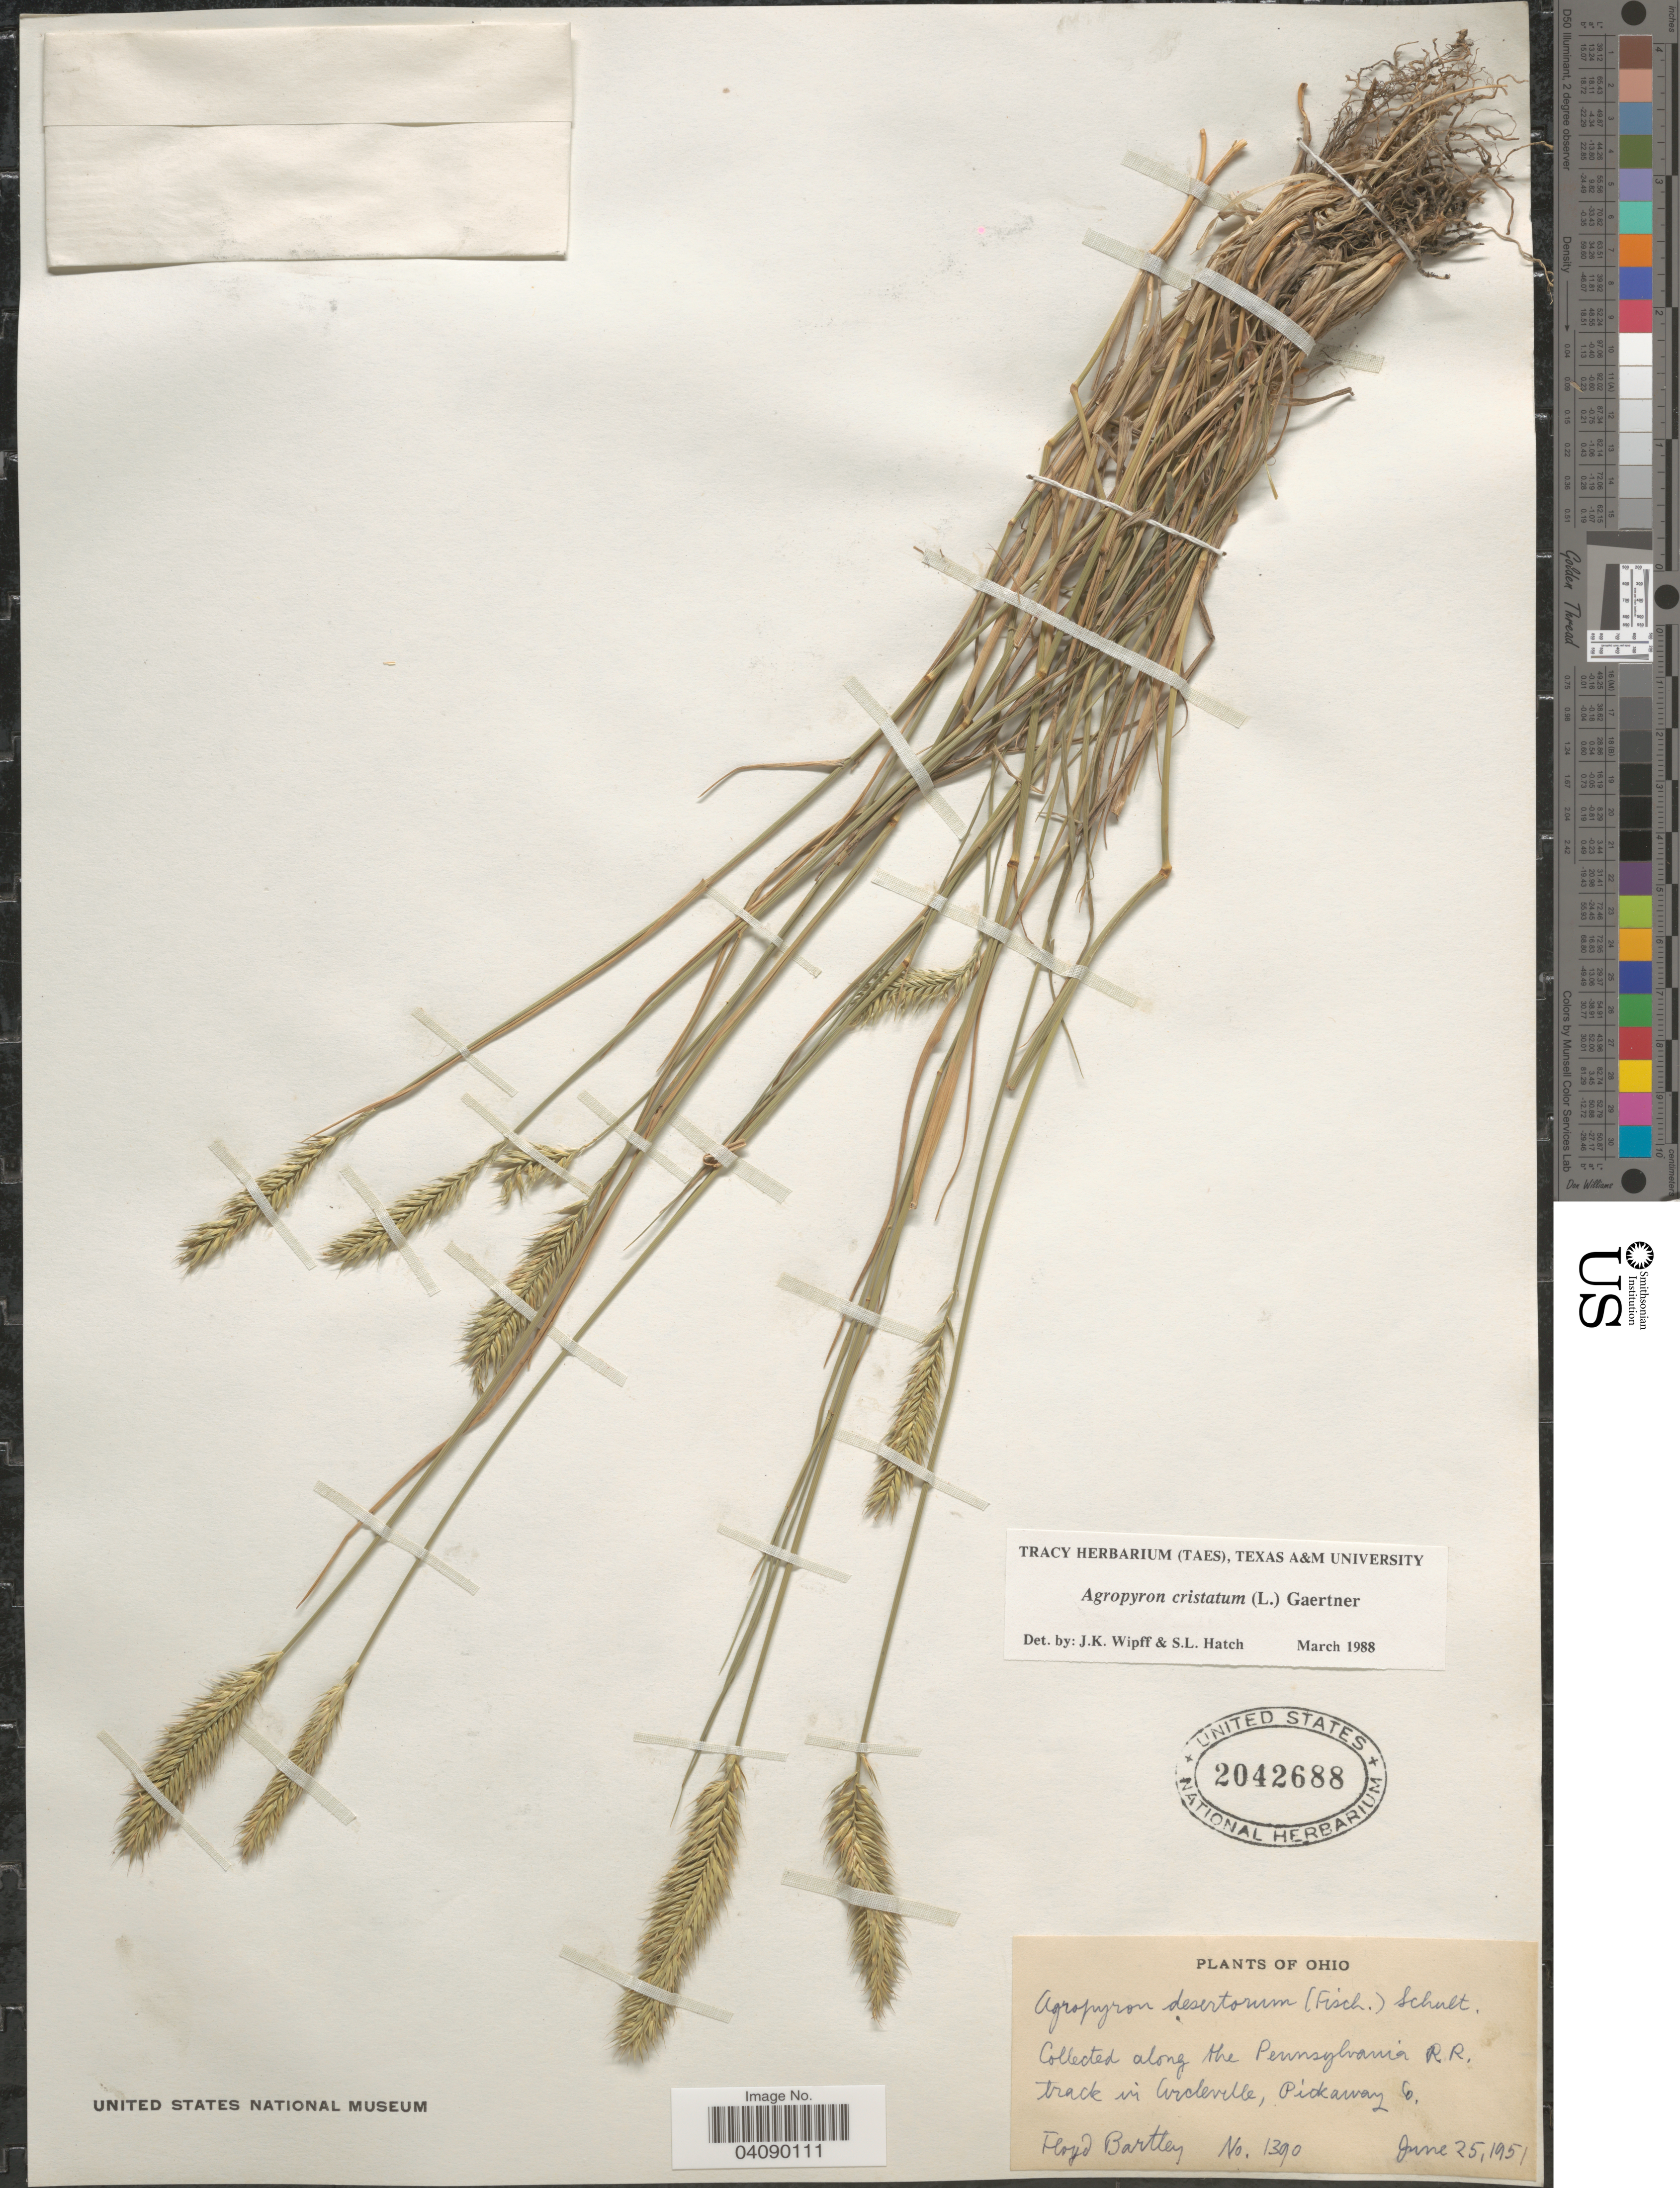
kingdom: Plantae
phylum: Tracheophyta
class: Liliopsida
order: Poales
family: Poaceae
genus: Agropyron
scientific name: Agropyron cristatum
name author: (L.) Gaertn.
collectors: F. Bartley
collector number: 1390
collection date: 1951-06-25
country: United States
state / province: Ohio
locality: Along the Pennsylvania R.R. track in Circleville, Pickaway Co.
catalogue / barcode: US 2042688